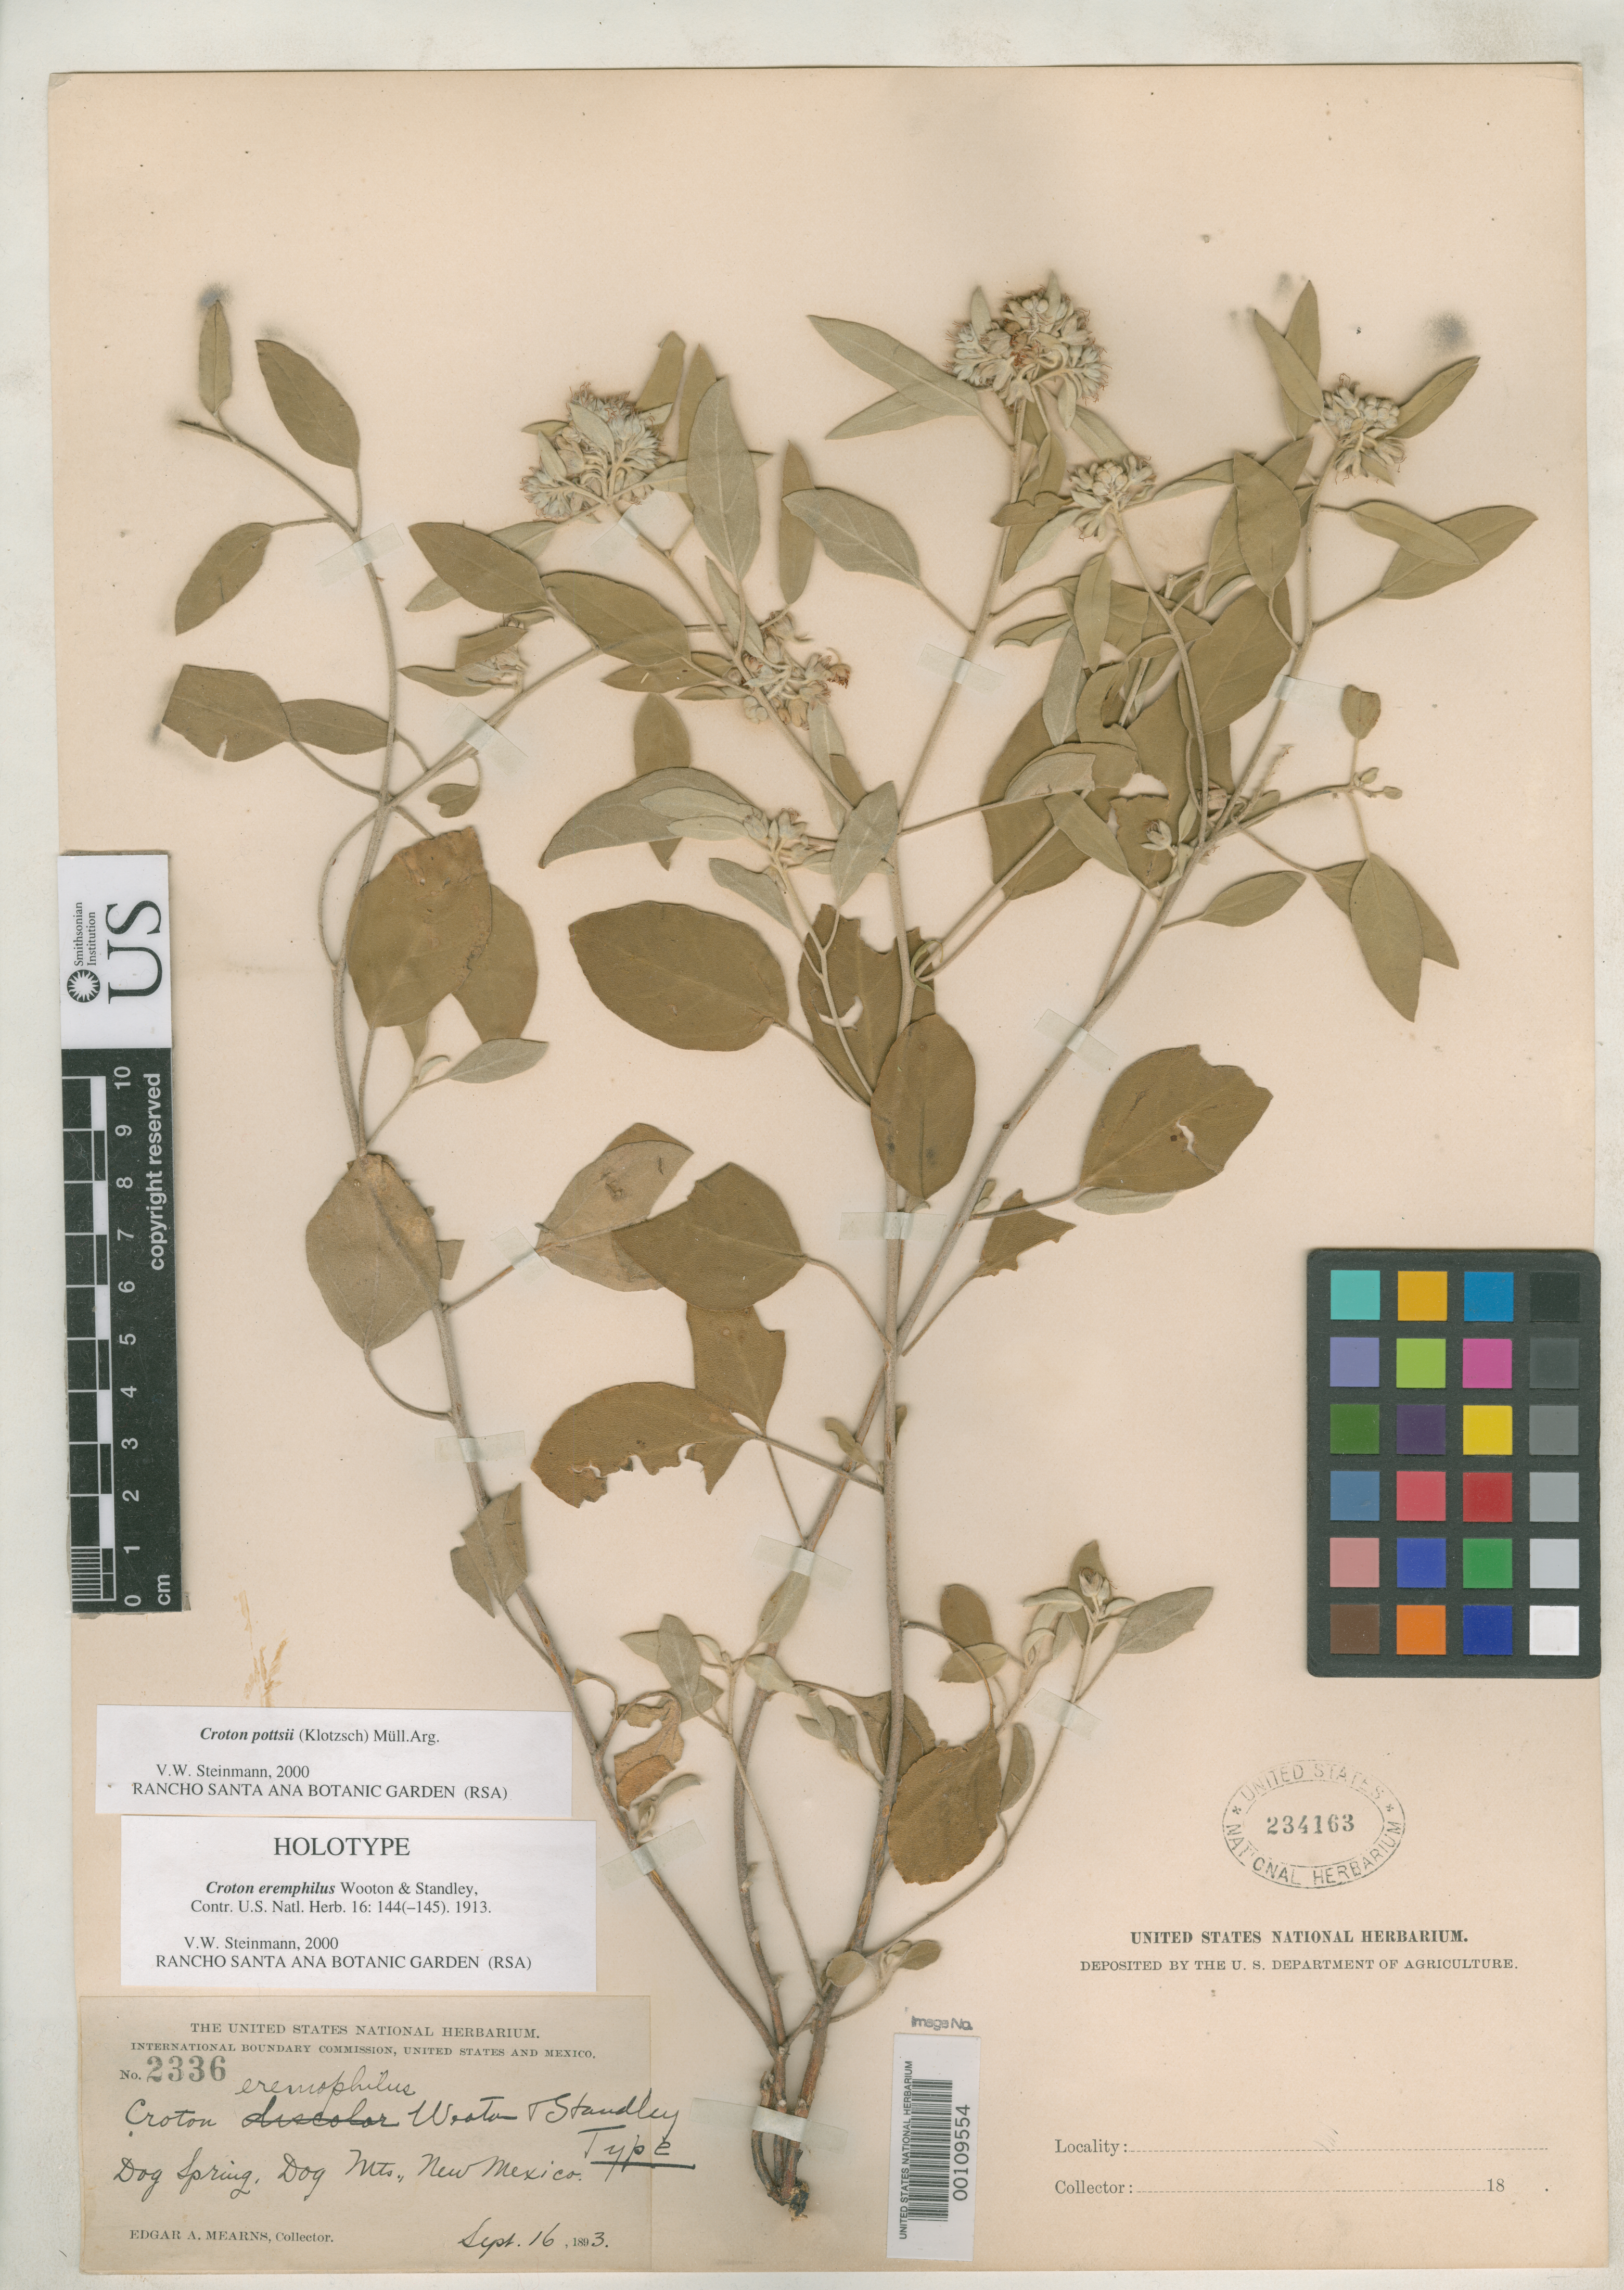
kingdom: Plantae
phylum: Tracheophyta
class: Magnoliopsida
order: Malpighiales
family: Euphorbiaceae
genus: Croton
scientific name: Croton eremophilus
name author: Wooton & Standl.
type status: Holotype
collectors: E. A. Mearns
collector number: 2336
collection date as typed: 16 Sep 1893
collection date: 1893-09-16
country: United States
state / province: New Mexico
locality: Dog Mtns., Dog Spring.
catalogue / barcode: US 234163